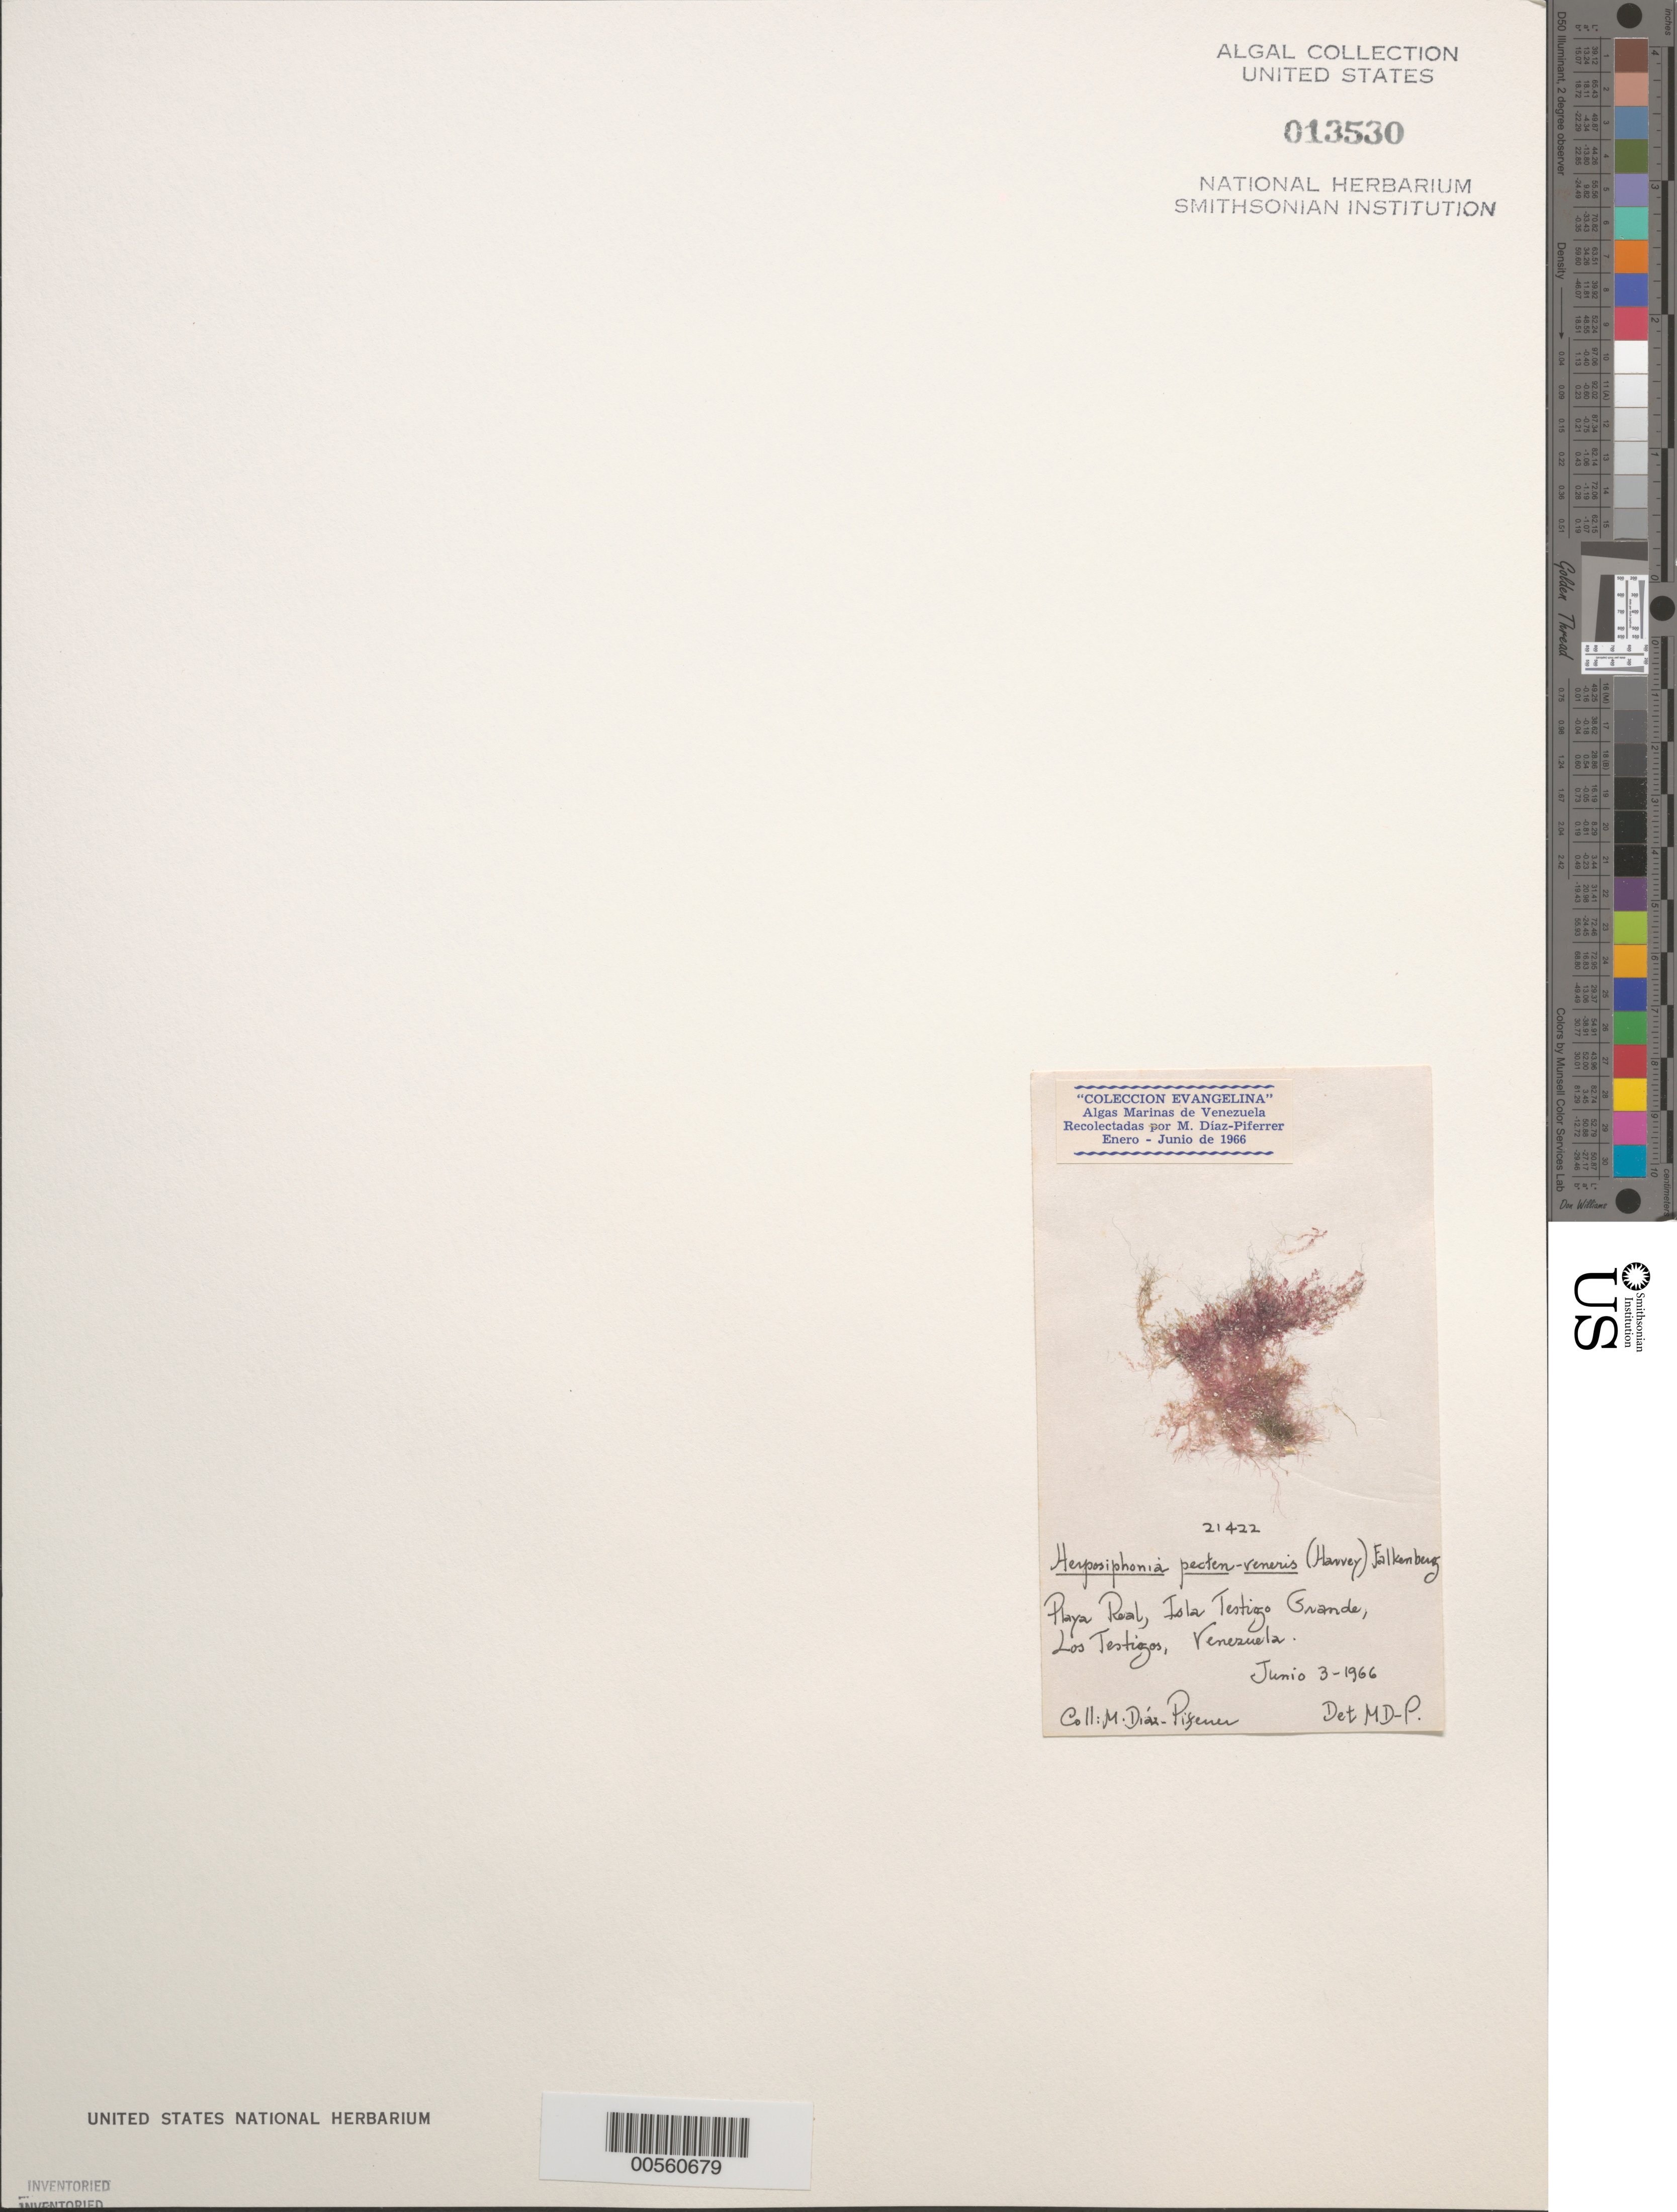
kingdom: Plantae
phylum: Rhodophyta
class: Florideophyceae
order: Ceramiales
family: Rhodomelaceae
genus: Herposiphonia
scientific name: Herposiphonia pecten-veneris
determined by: Diaz-Piferrer, M.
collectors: M. Diaz-Piferrer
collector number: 21422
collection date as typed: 03 Jun 1966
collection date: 1966-06-03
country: Venezuela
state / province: Dependencias Federales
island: Isla Testigo Grande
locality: Playa Real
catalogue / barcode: US 13530